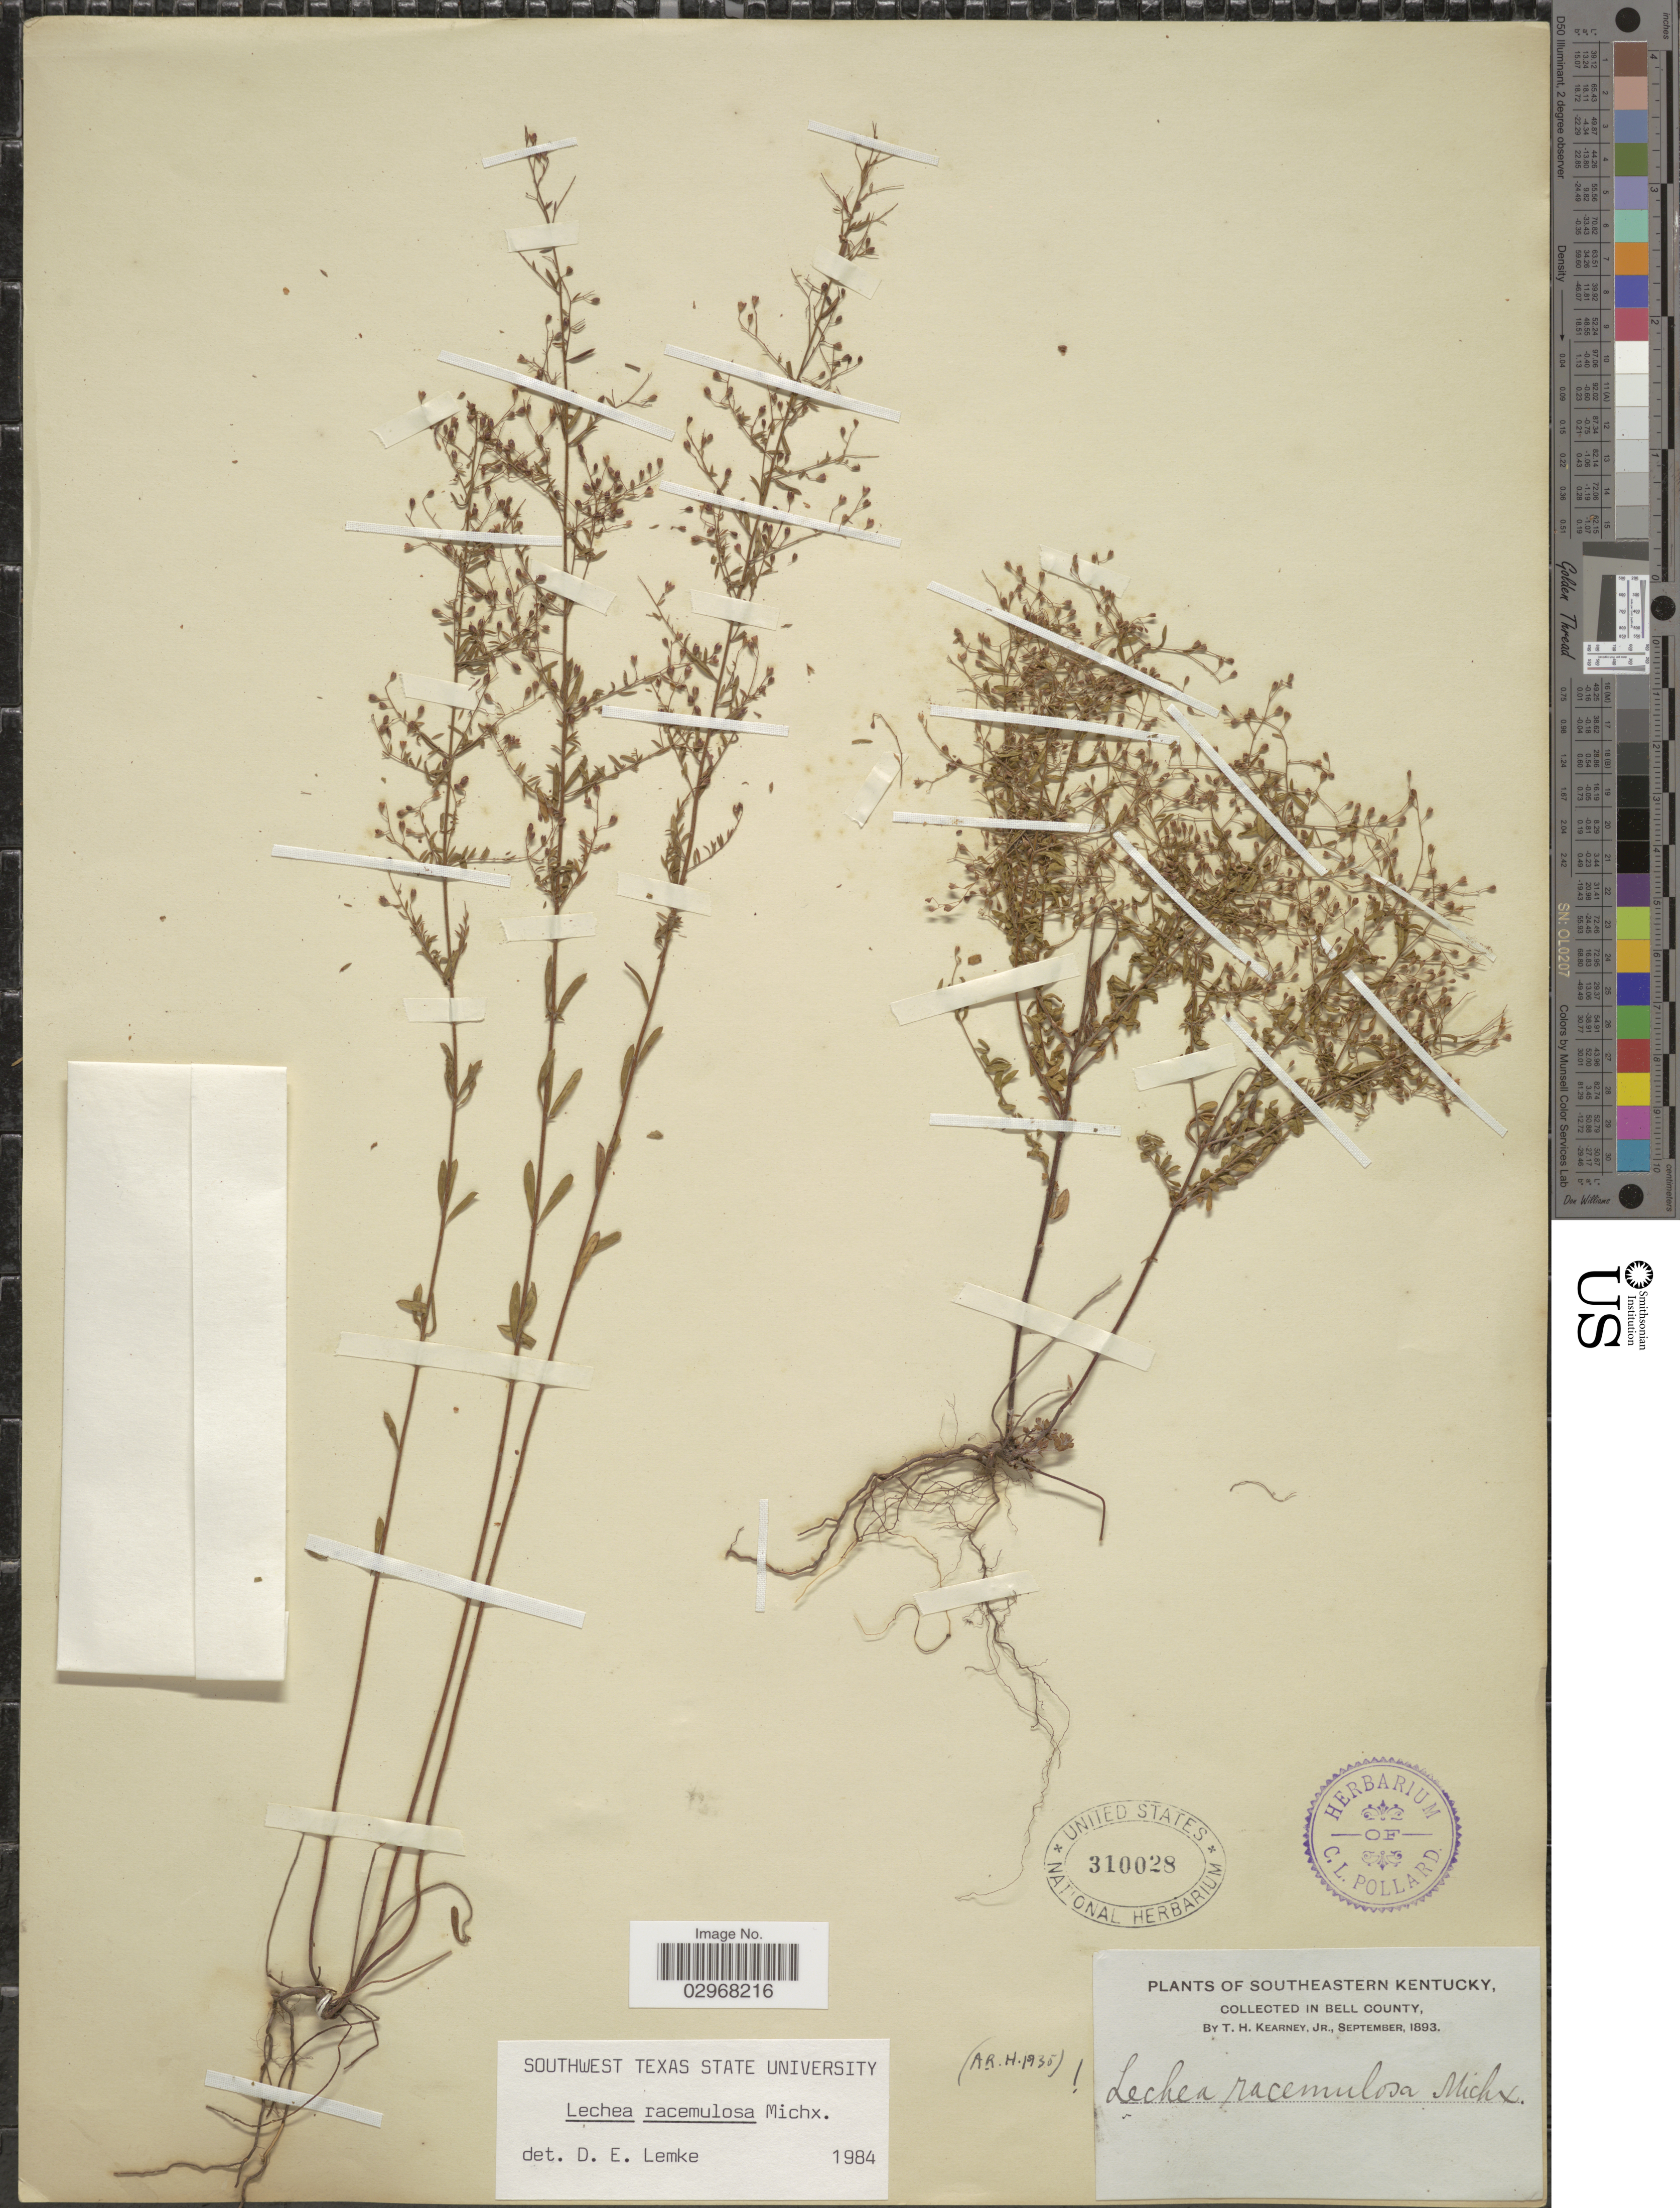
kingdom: Plantae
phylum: Tracheophyta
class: Magnoliopsida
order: Malvales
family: Cistaceae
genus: Lechea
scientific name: Lechea racemulosa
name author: Michx.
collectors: T. H. Kearney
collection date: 1893-09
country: United States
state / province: Kentucky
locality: Southeastern Kentucky. In Bell County.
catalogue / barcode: US 310028